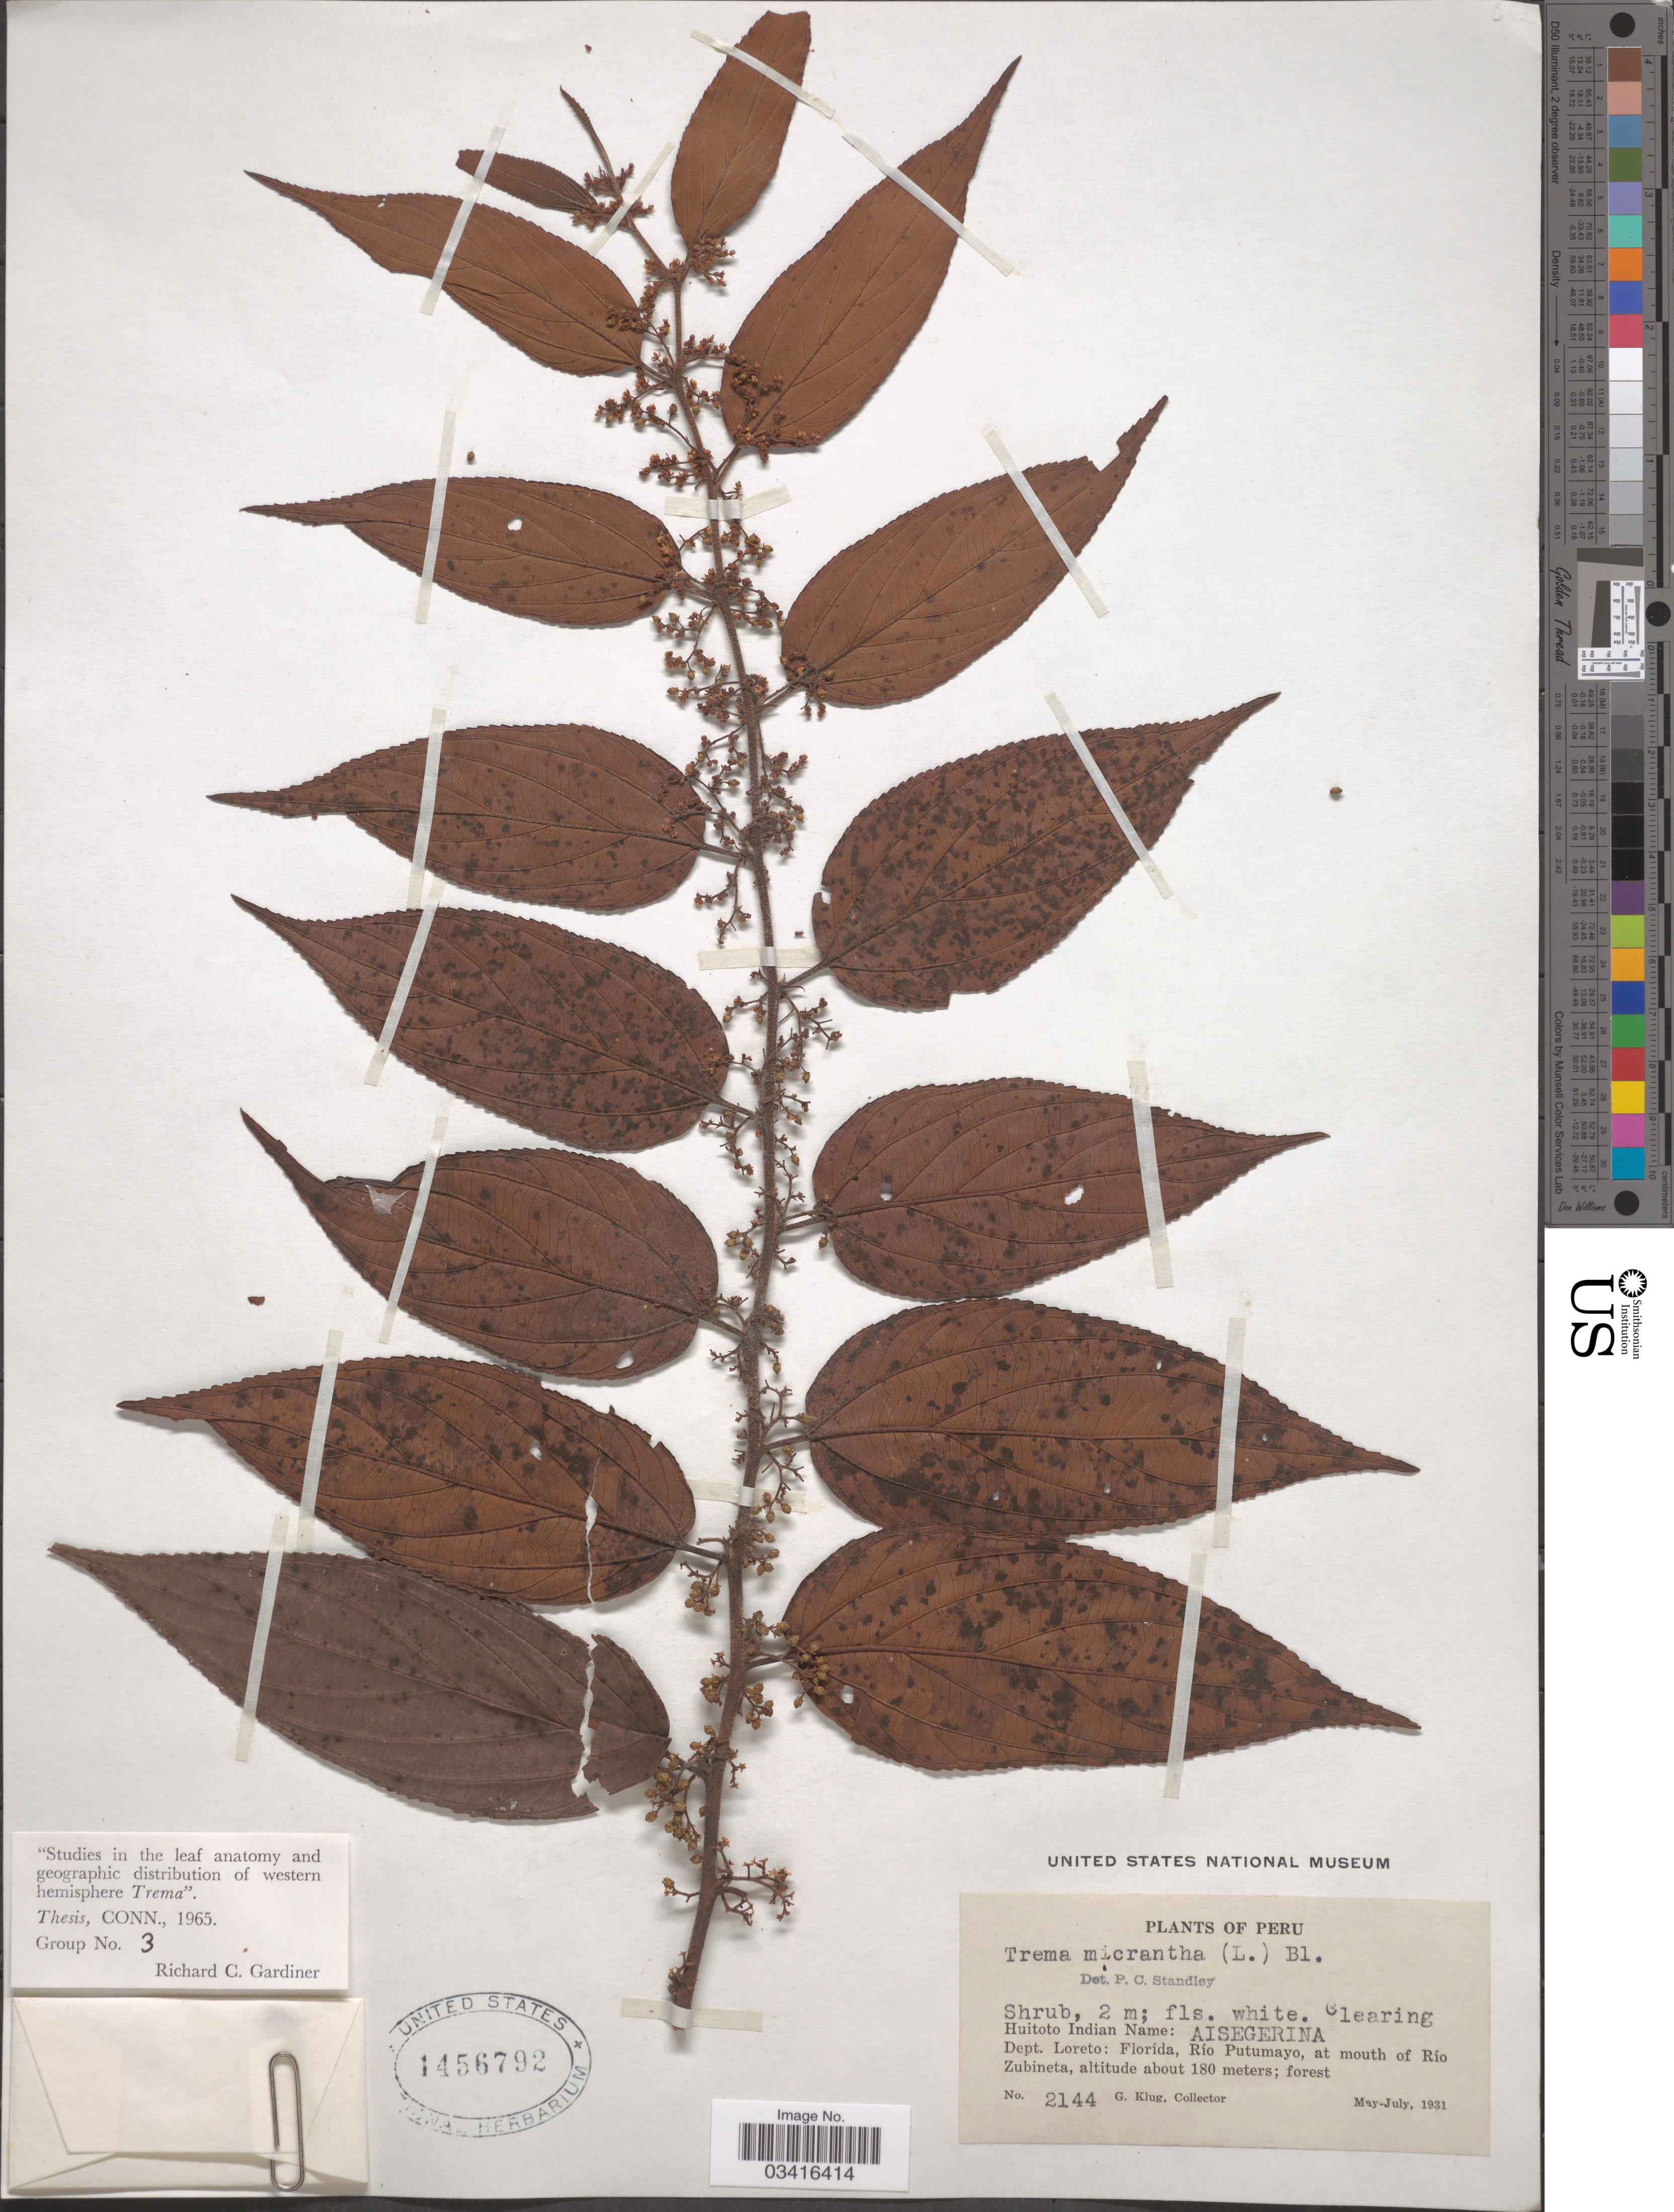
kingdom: Plantae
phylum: Tracheophyta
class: Magnoliopsida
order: Rosales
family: Cannabaceae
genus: Trema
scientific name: Trema micranthum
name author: (L.) Blume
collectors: G. Klug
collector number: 2144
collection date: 1931-05/1931-07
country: Peru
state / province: Loreto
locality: Dept. Loreto: Florída, Río Putumayo, at mouth of Río Zubineta.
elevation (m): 180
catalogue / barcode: US 1456792